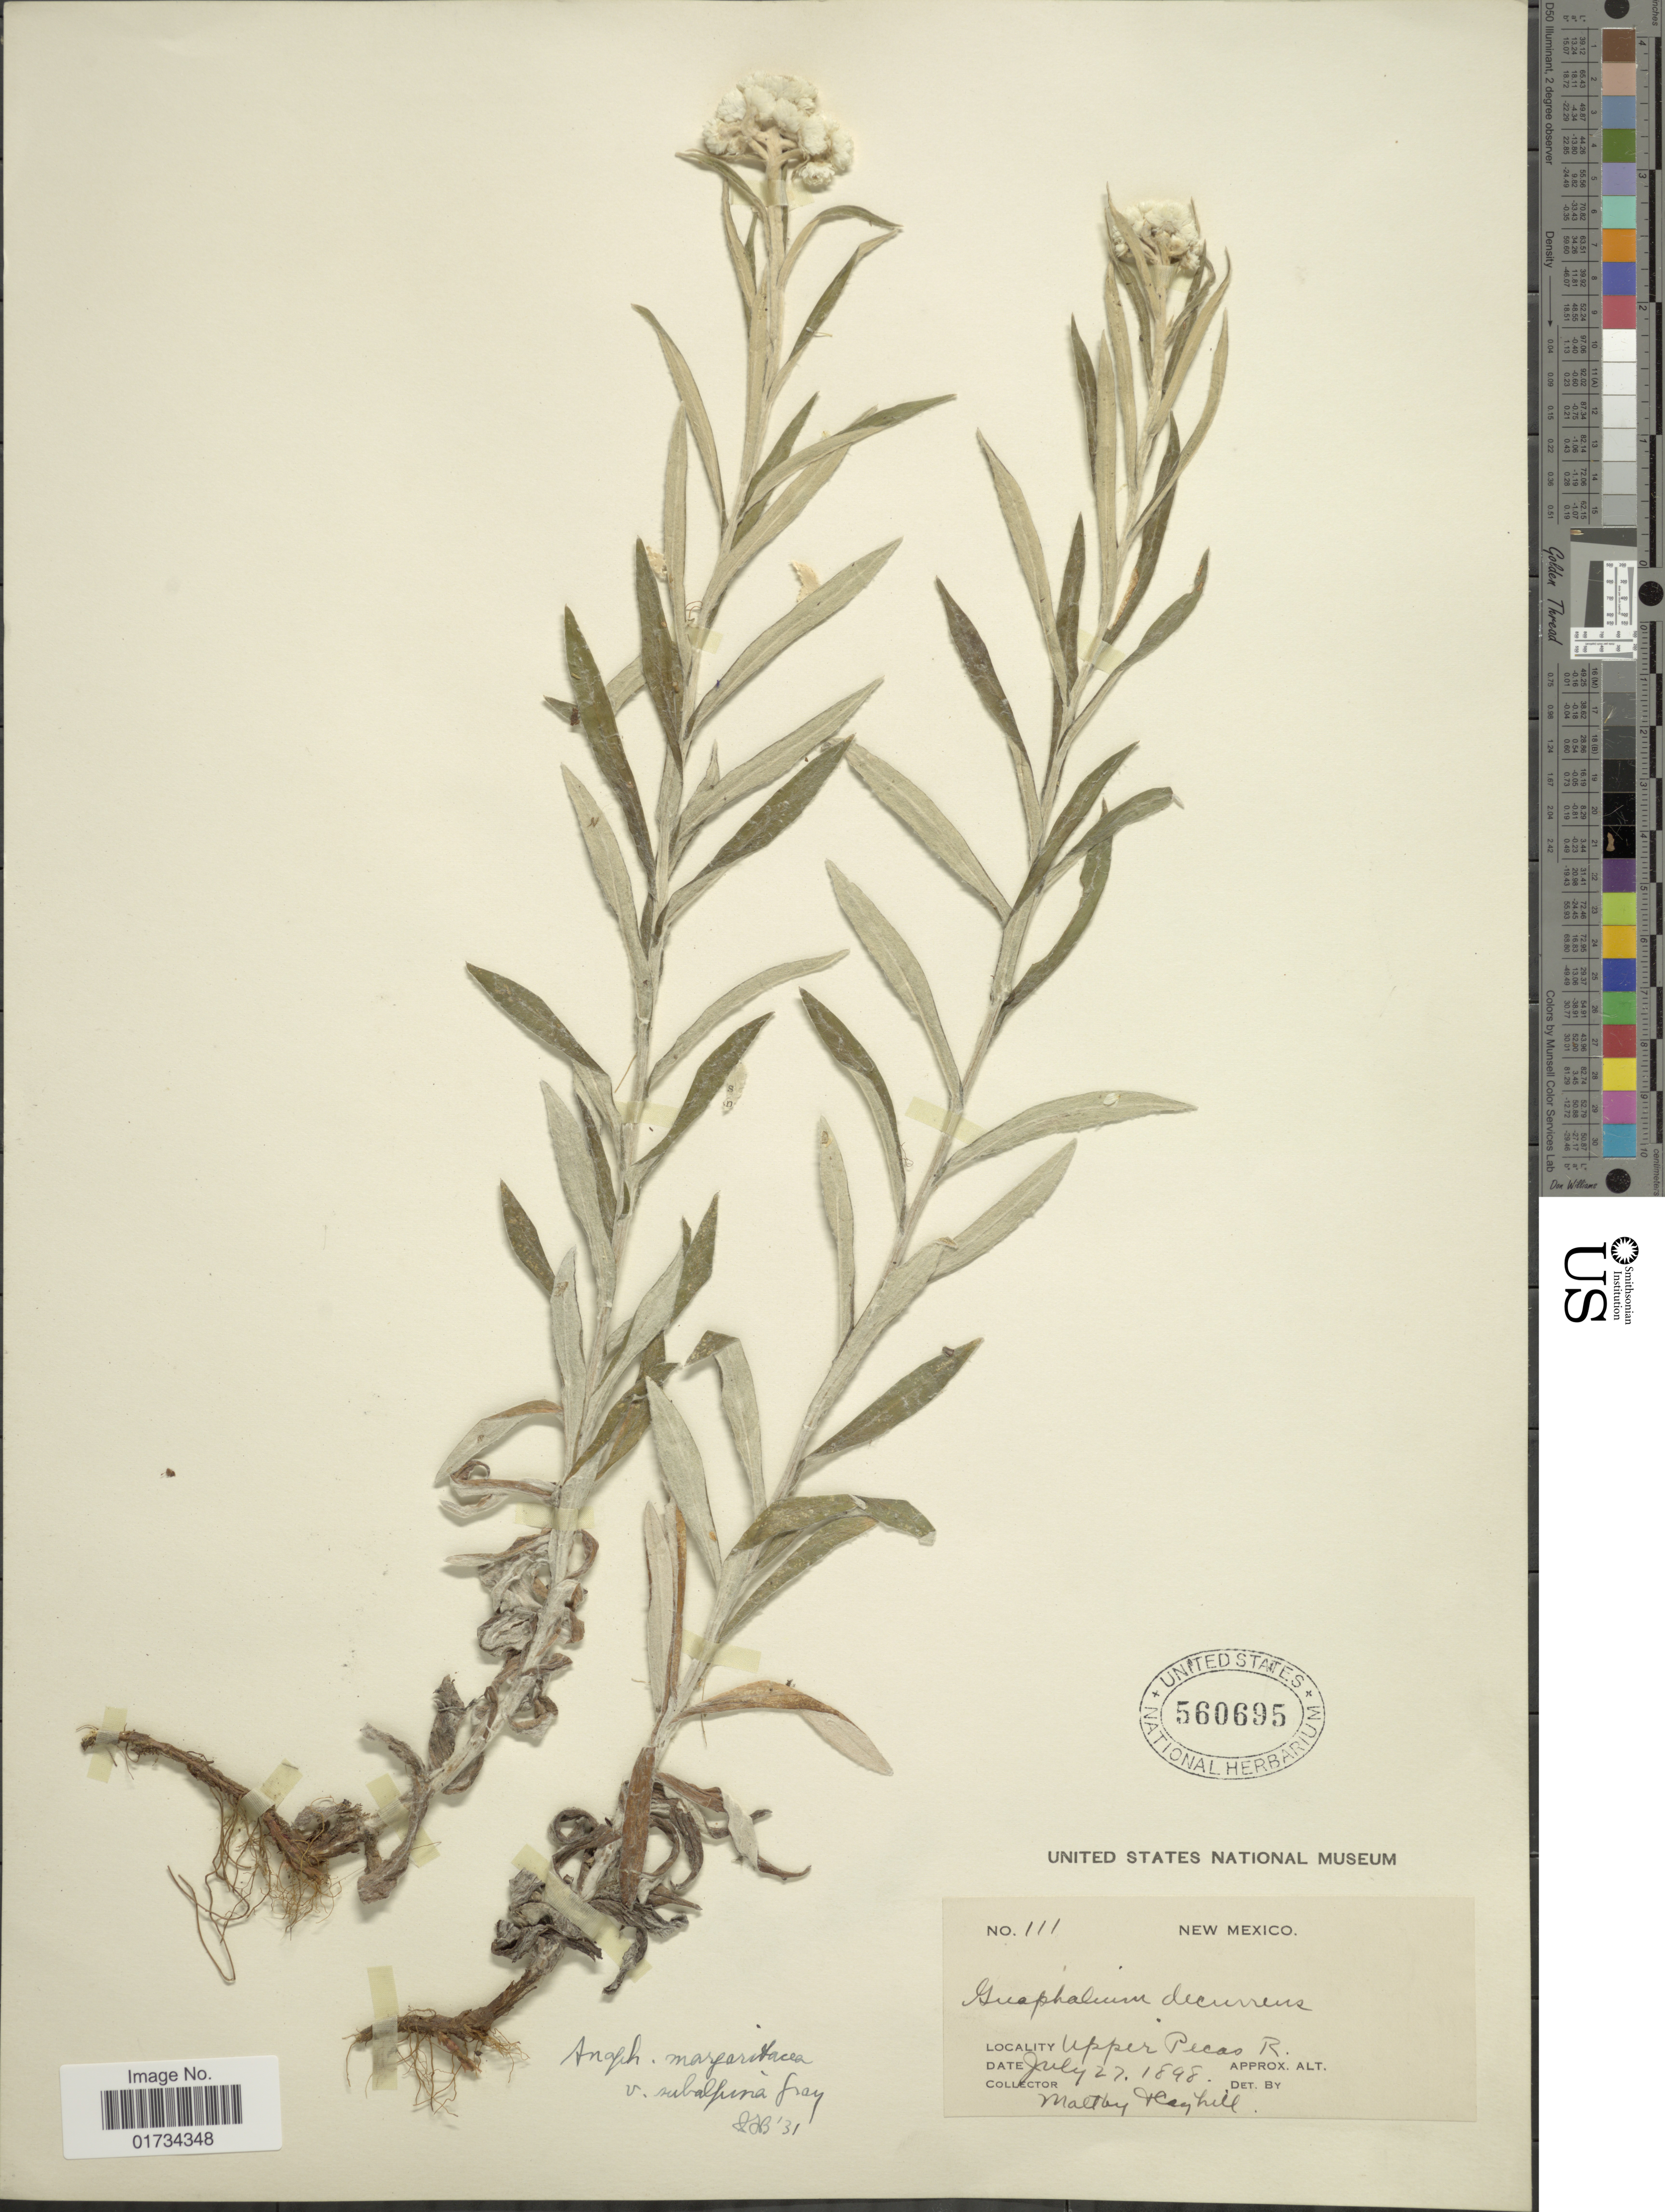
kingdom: Plantae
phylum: Tracheophyta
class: Magnoliopsida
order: Asterales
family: Asteraceae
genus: Anaphalis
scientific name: Anaphalis subalpina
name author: (A. Gray) Rydb.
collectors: M. Mcayhill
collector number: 111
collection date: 1898-07-27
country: United States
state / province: New Mexico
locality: Upper Pecos R.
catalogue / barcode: US 560695